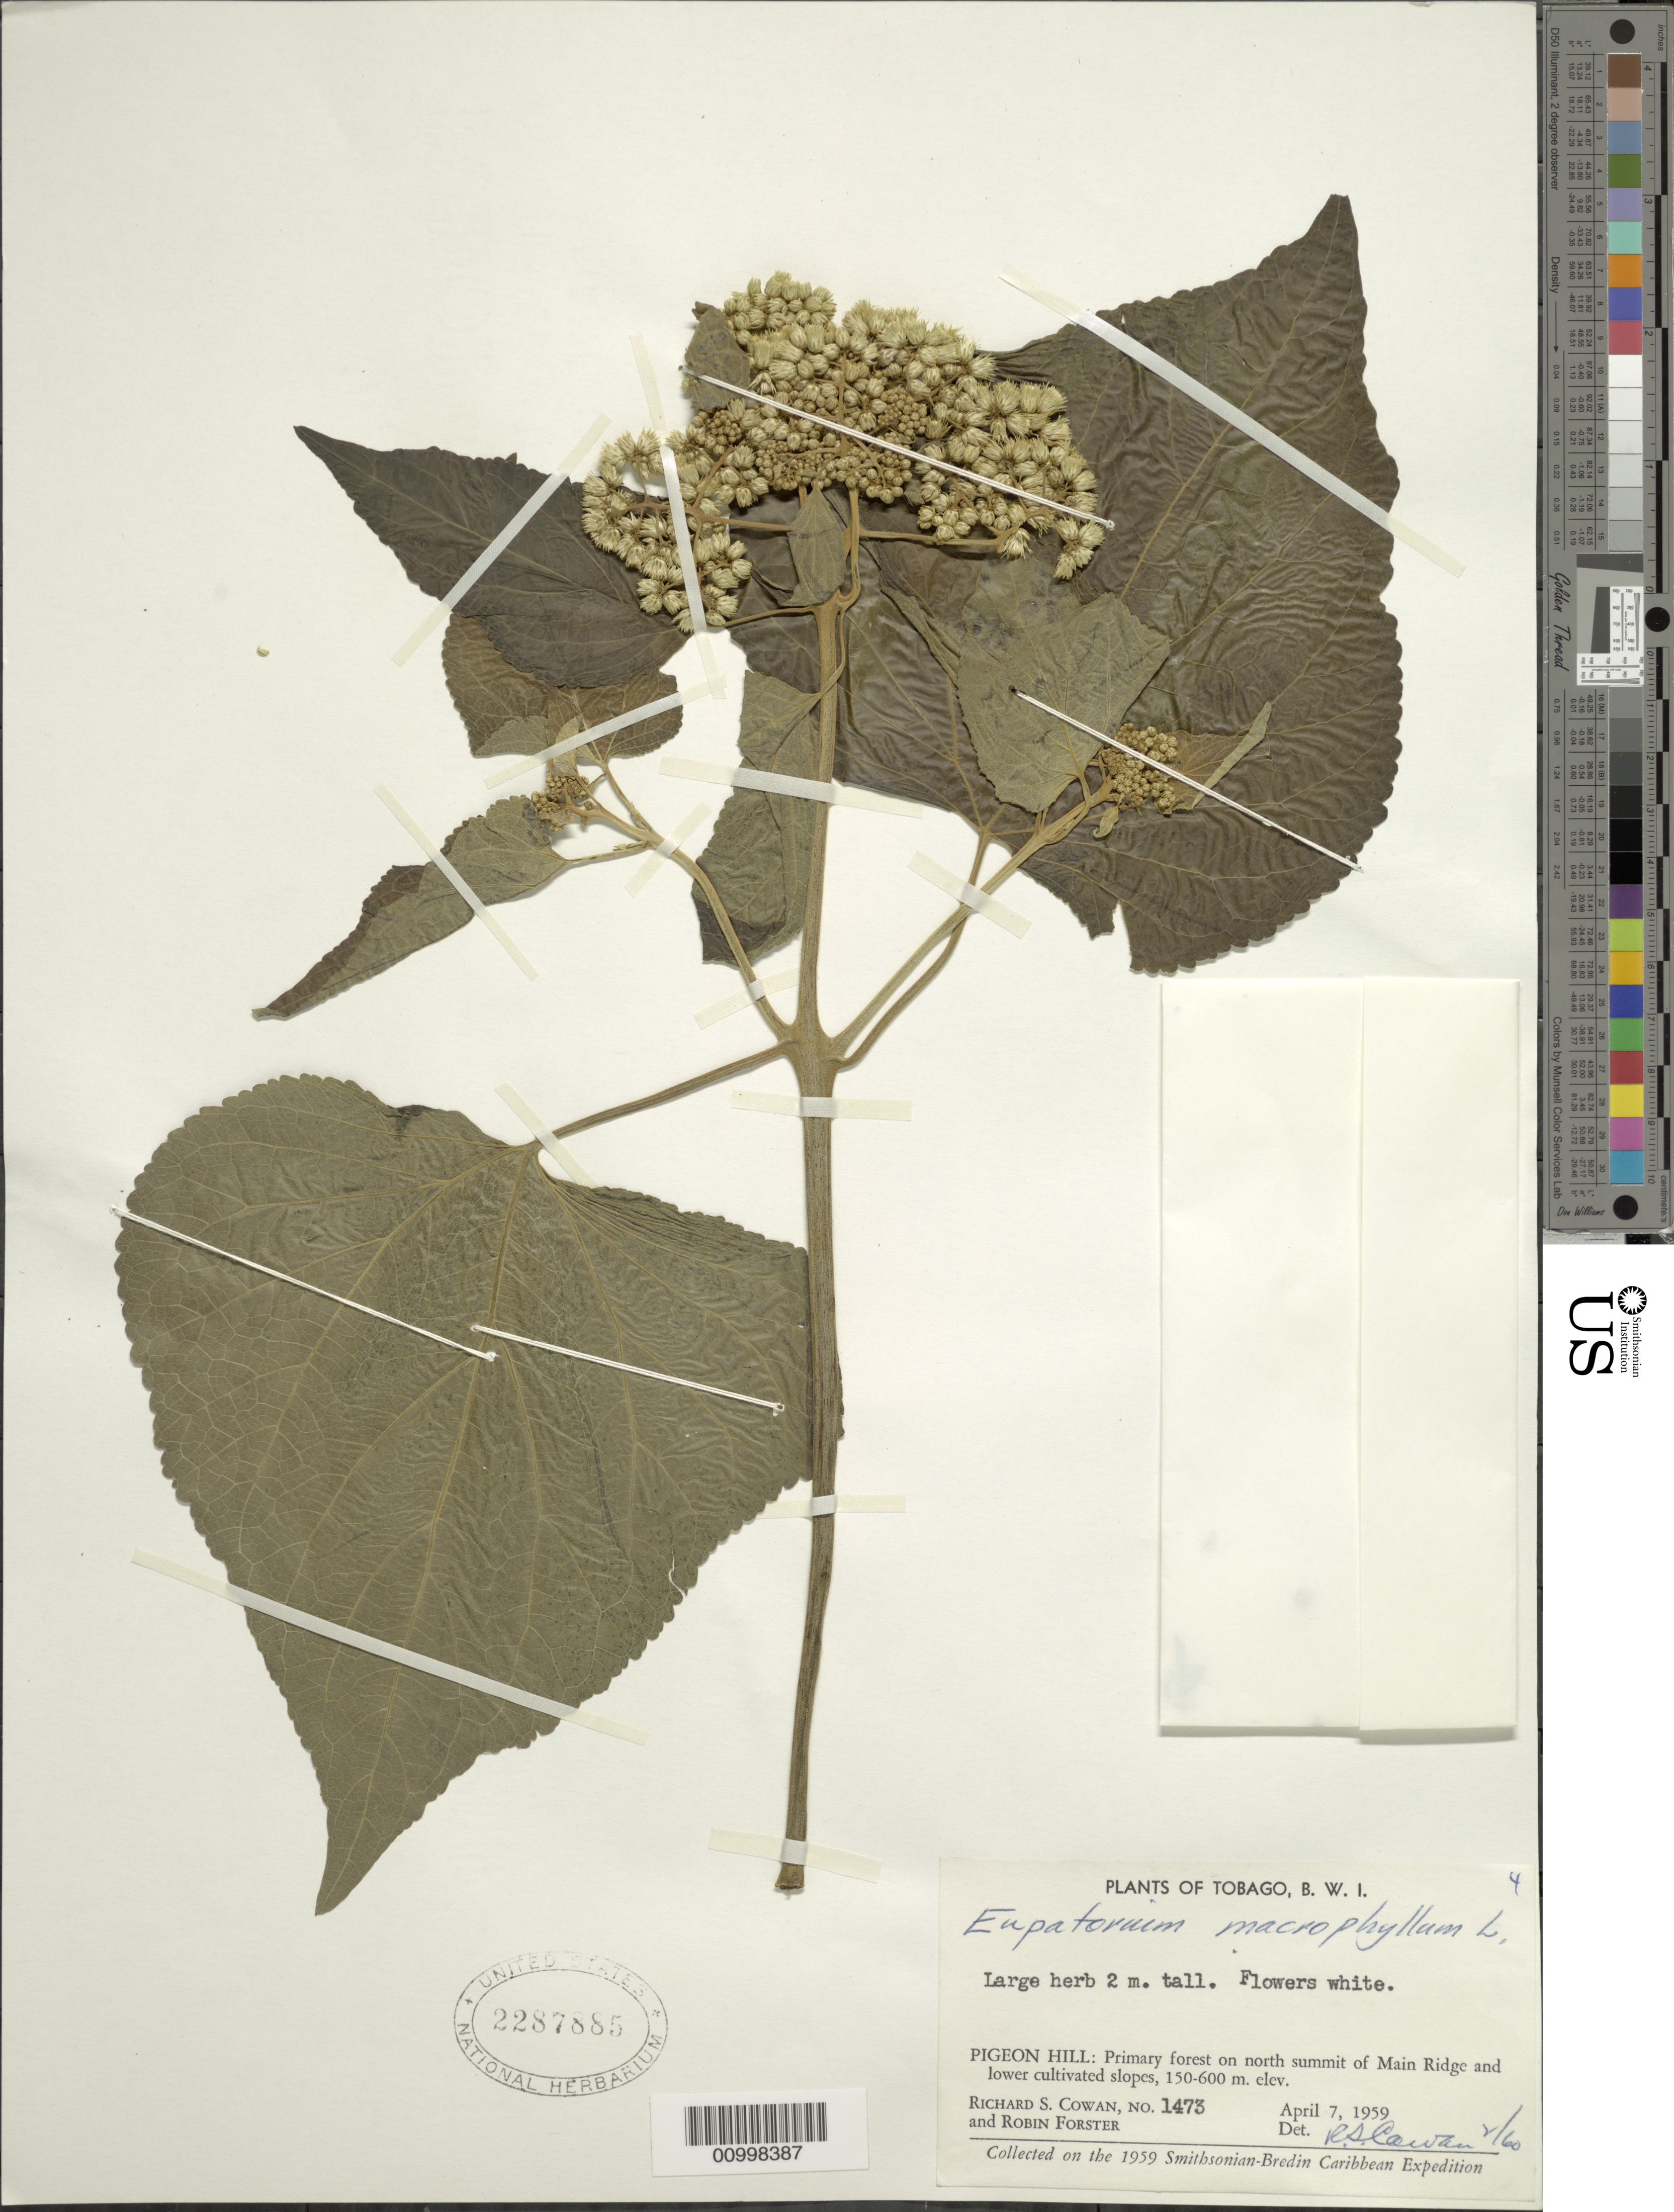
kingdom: Plantae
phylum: Tracheophyta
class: Magnoliopsida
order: Asterales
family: Asteraceae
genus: Hebeclinium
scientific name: Hebeclinium macrophyllum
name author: (L.) DC.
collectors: R. S. Cowan & R. Forster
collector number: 1473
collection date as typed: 07 Apr 1959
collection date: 1959-04-07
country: Trinidad and Tobago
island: Tobago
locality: Pigeon Hill. Primary forest on north summit of Main Ridge and lower cultivated slopes.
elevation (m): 150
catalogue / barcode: US 2287885